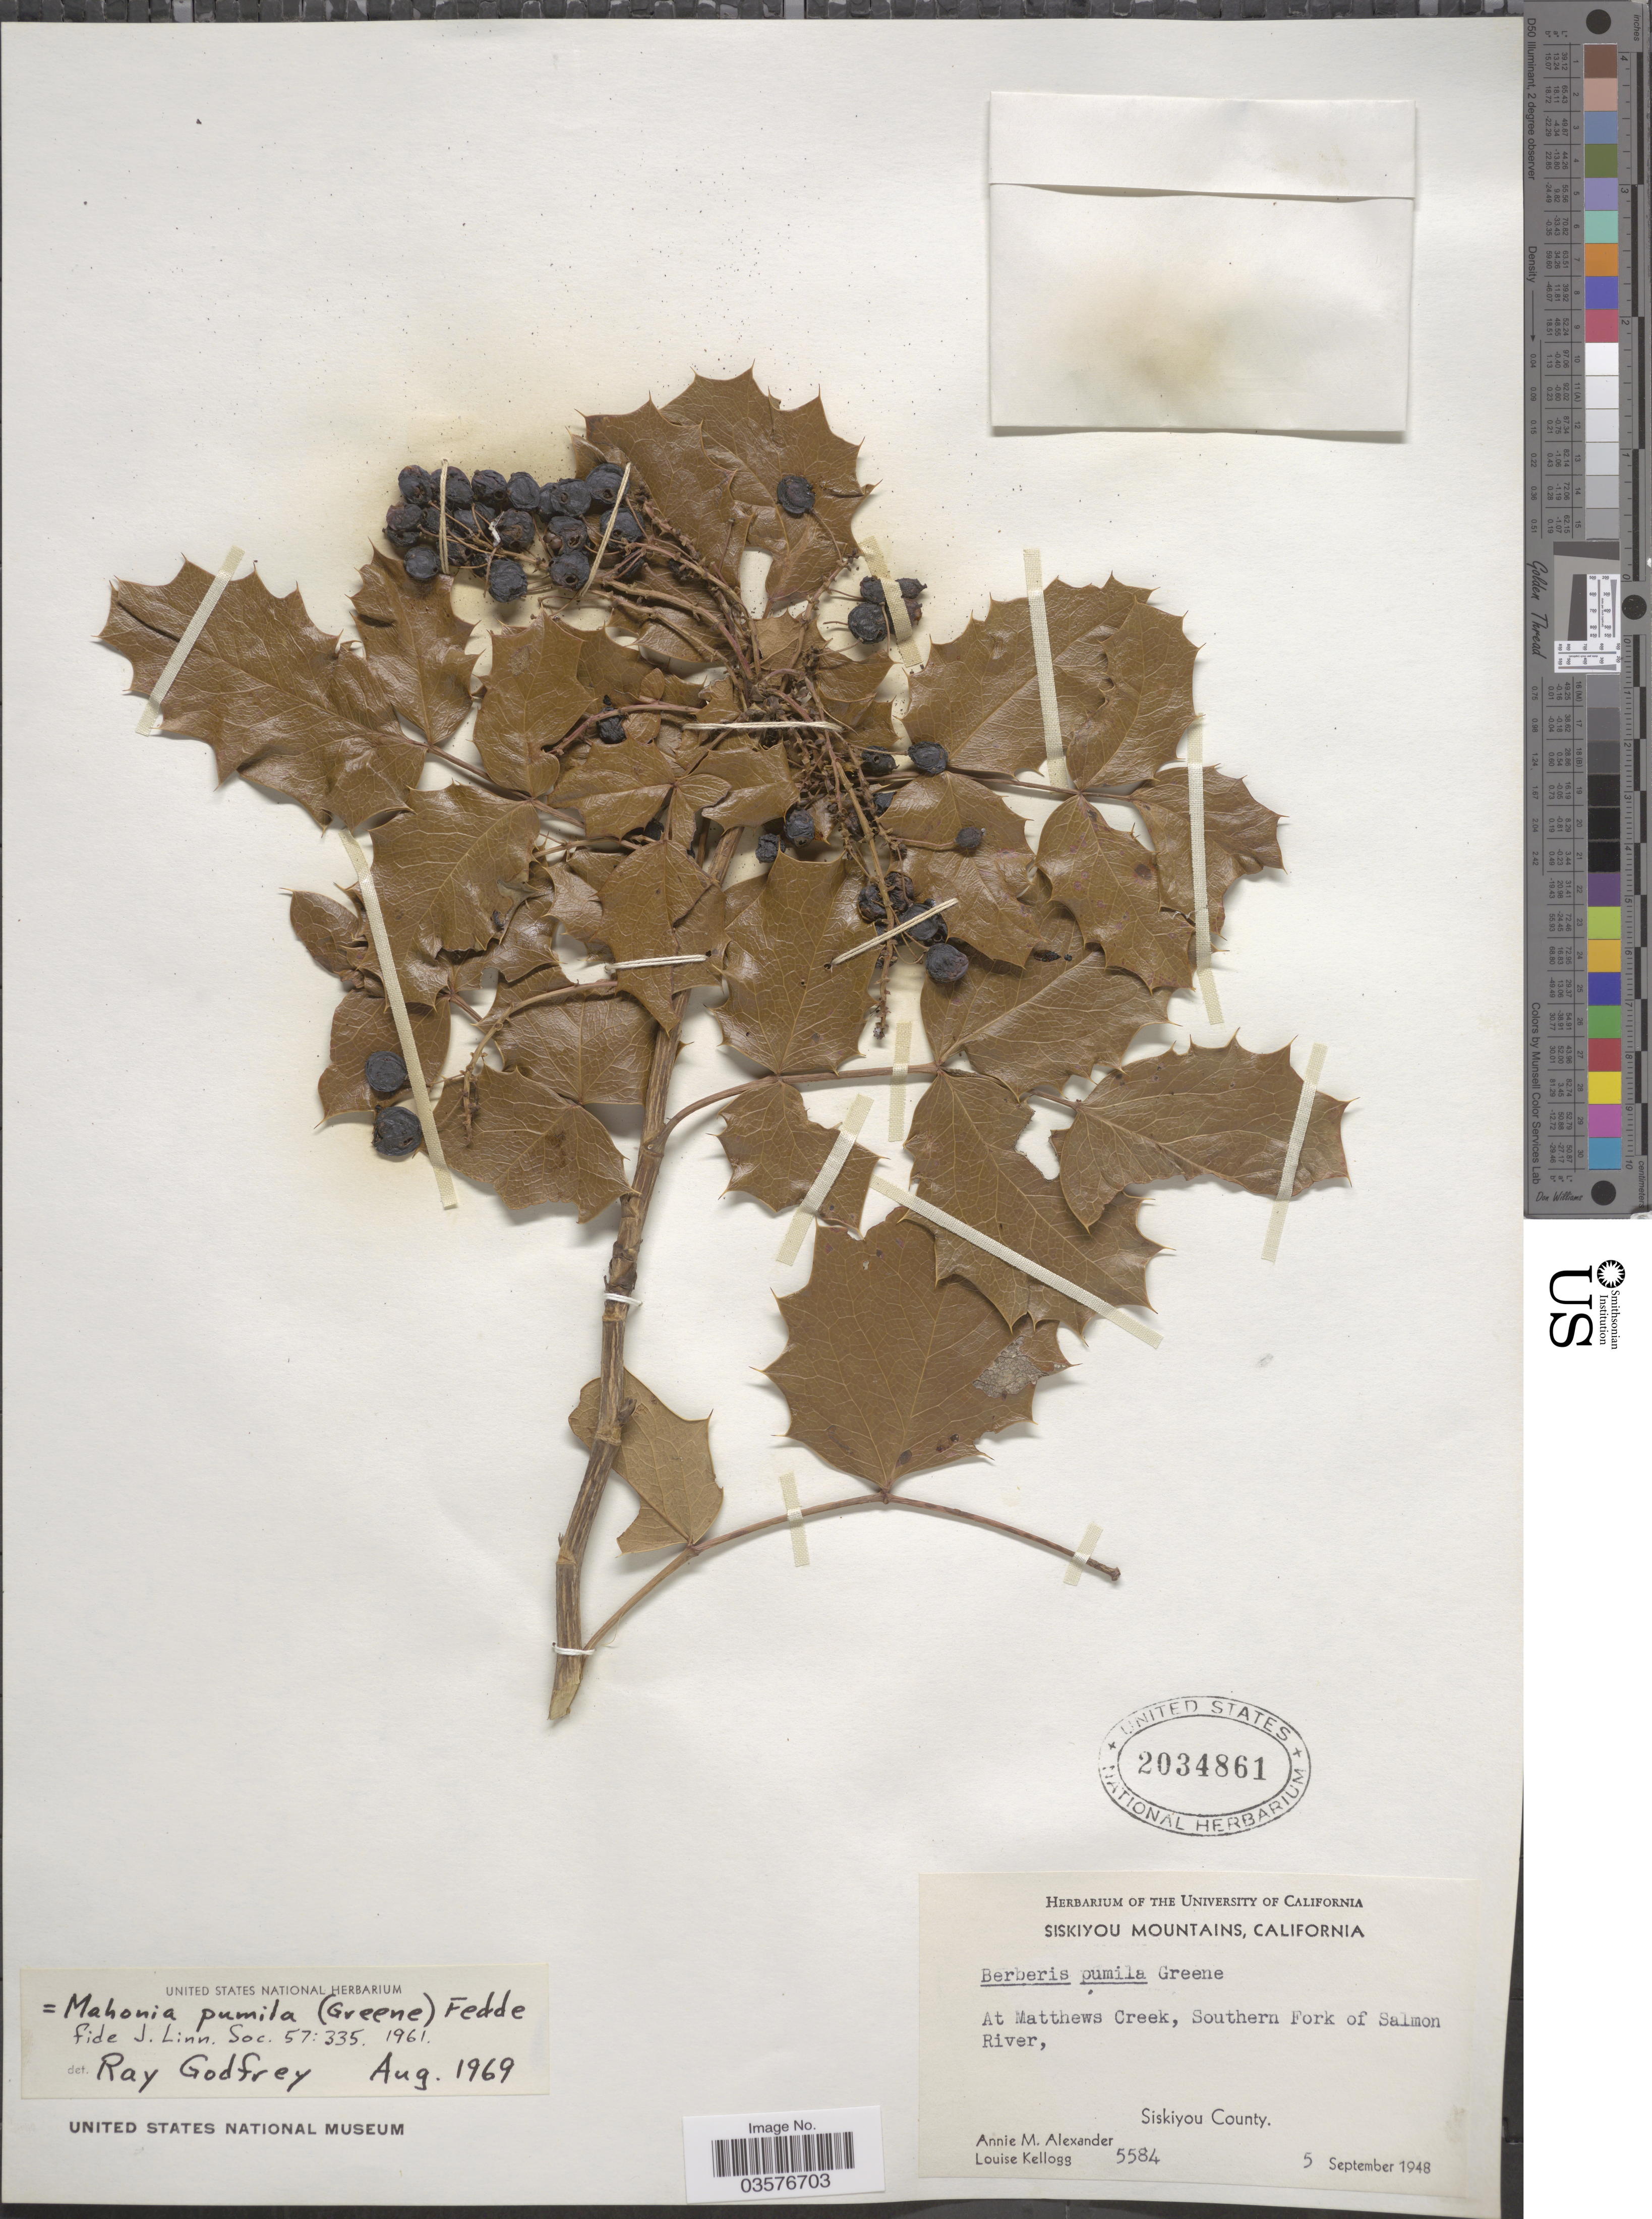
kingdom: Plantae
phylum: Tracheophyta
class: Magnoliopsida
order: Ranunculales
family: Berberidaceae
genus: Mahonia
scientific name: Mahonia pumila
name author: (Greene) Fedde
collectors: A. M. Alexander & L. Kellogg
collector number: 5584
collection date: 1948-09-05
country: United States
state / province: California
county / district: Siskiyou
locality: Siskiyou Mountains, At Matthews Creek, Southern Fork of Salmon River, Siskiyou County.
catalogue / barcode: US 2034861